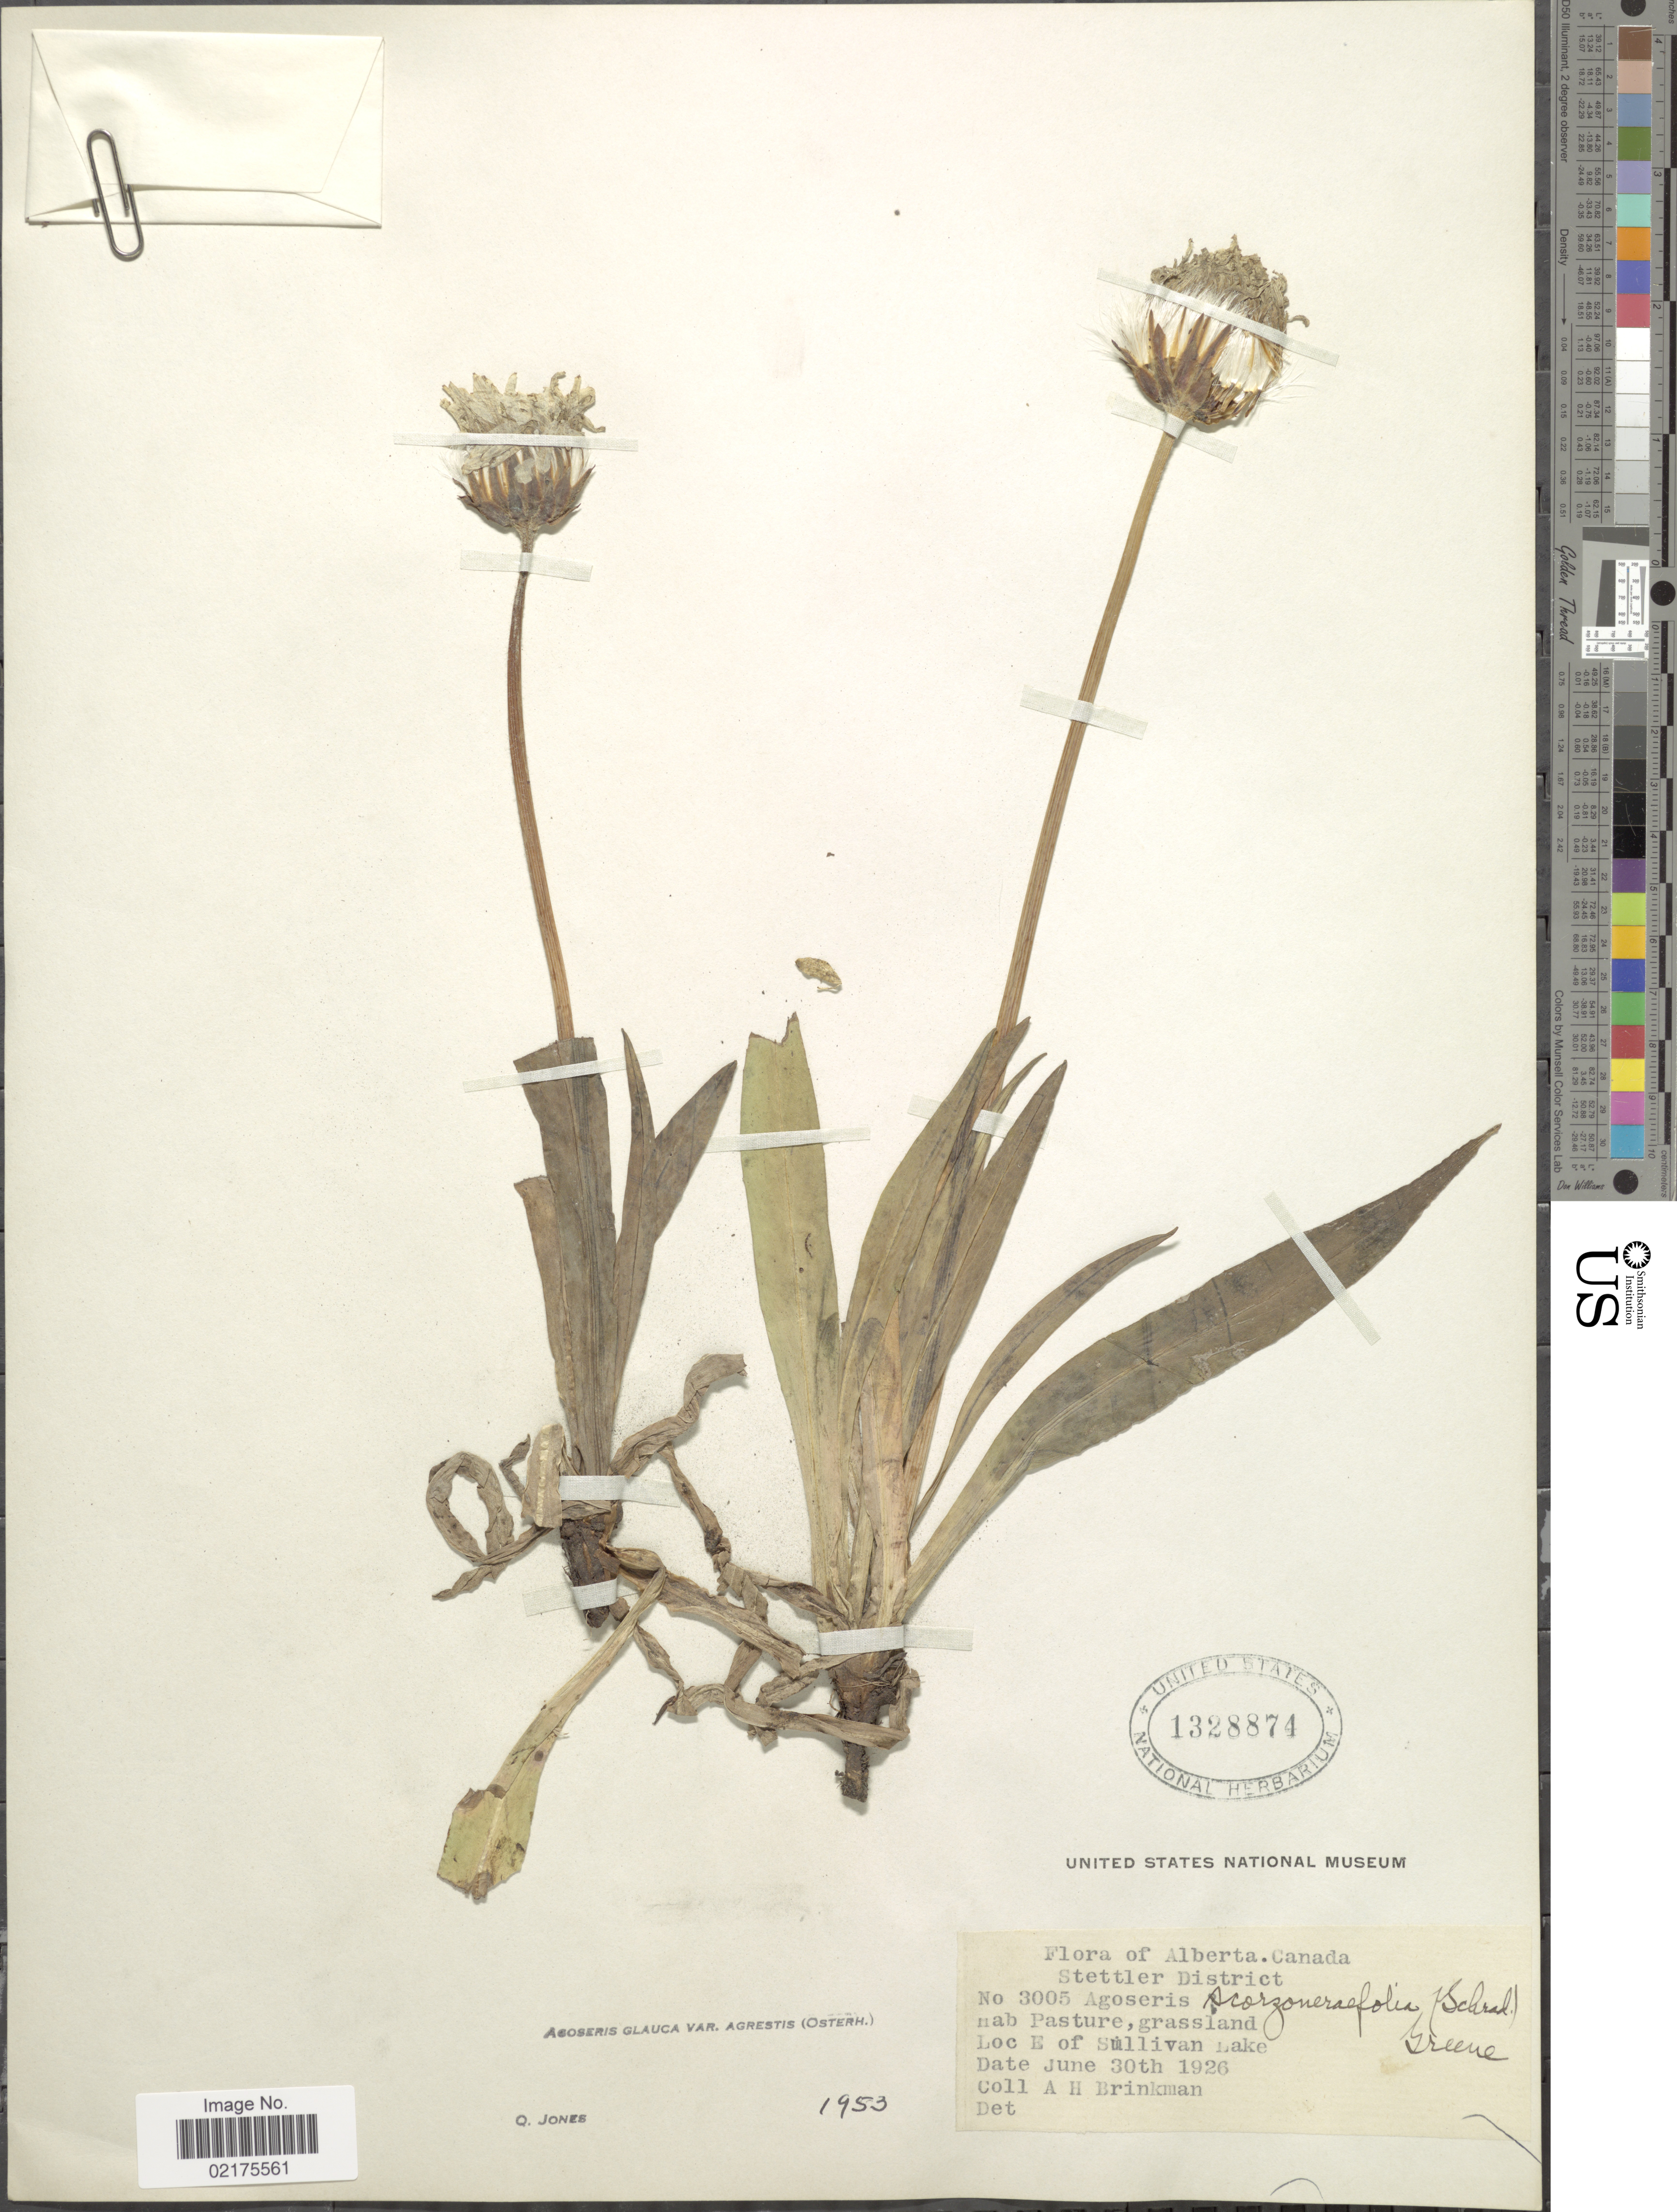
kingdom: Plantae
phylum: Tracheophyta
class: Magnoliopsida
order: Asterales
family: Asteraceae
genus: Agoseris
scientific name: Agoseris glauca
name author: (Pursh) Raf.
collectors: A. Brinkman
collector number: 3005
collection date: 1926-06-30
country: Canada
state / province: Alberta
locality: Canada. E of Sullivan Lake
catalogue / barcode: US 1328874